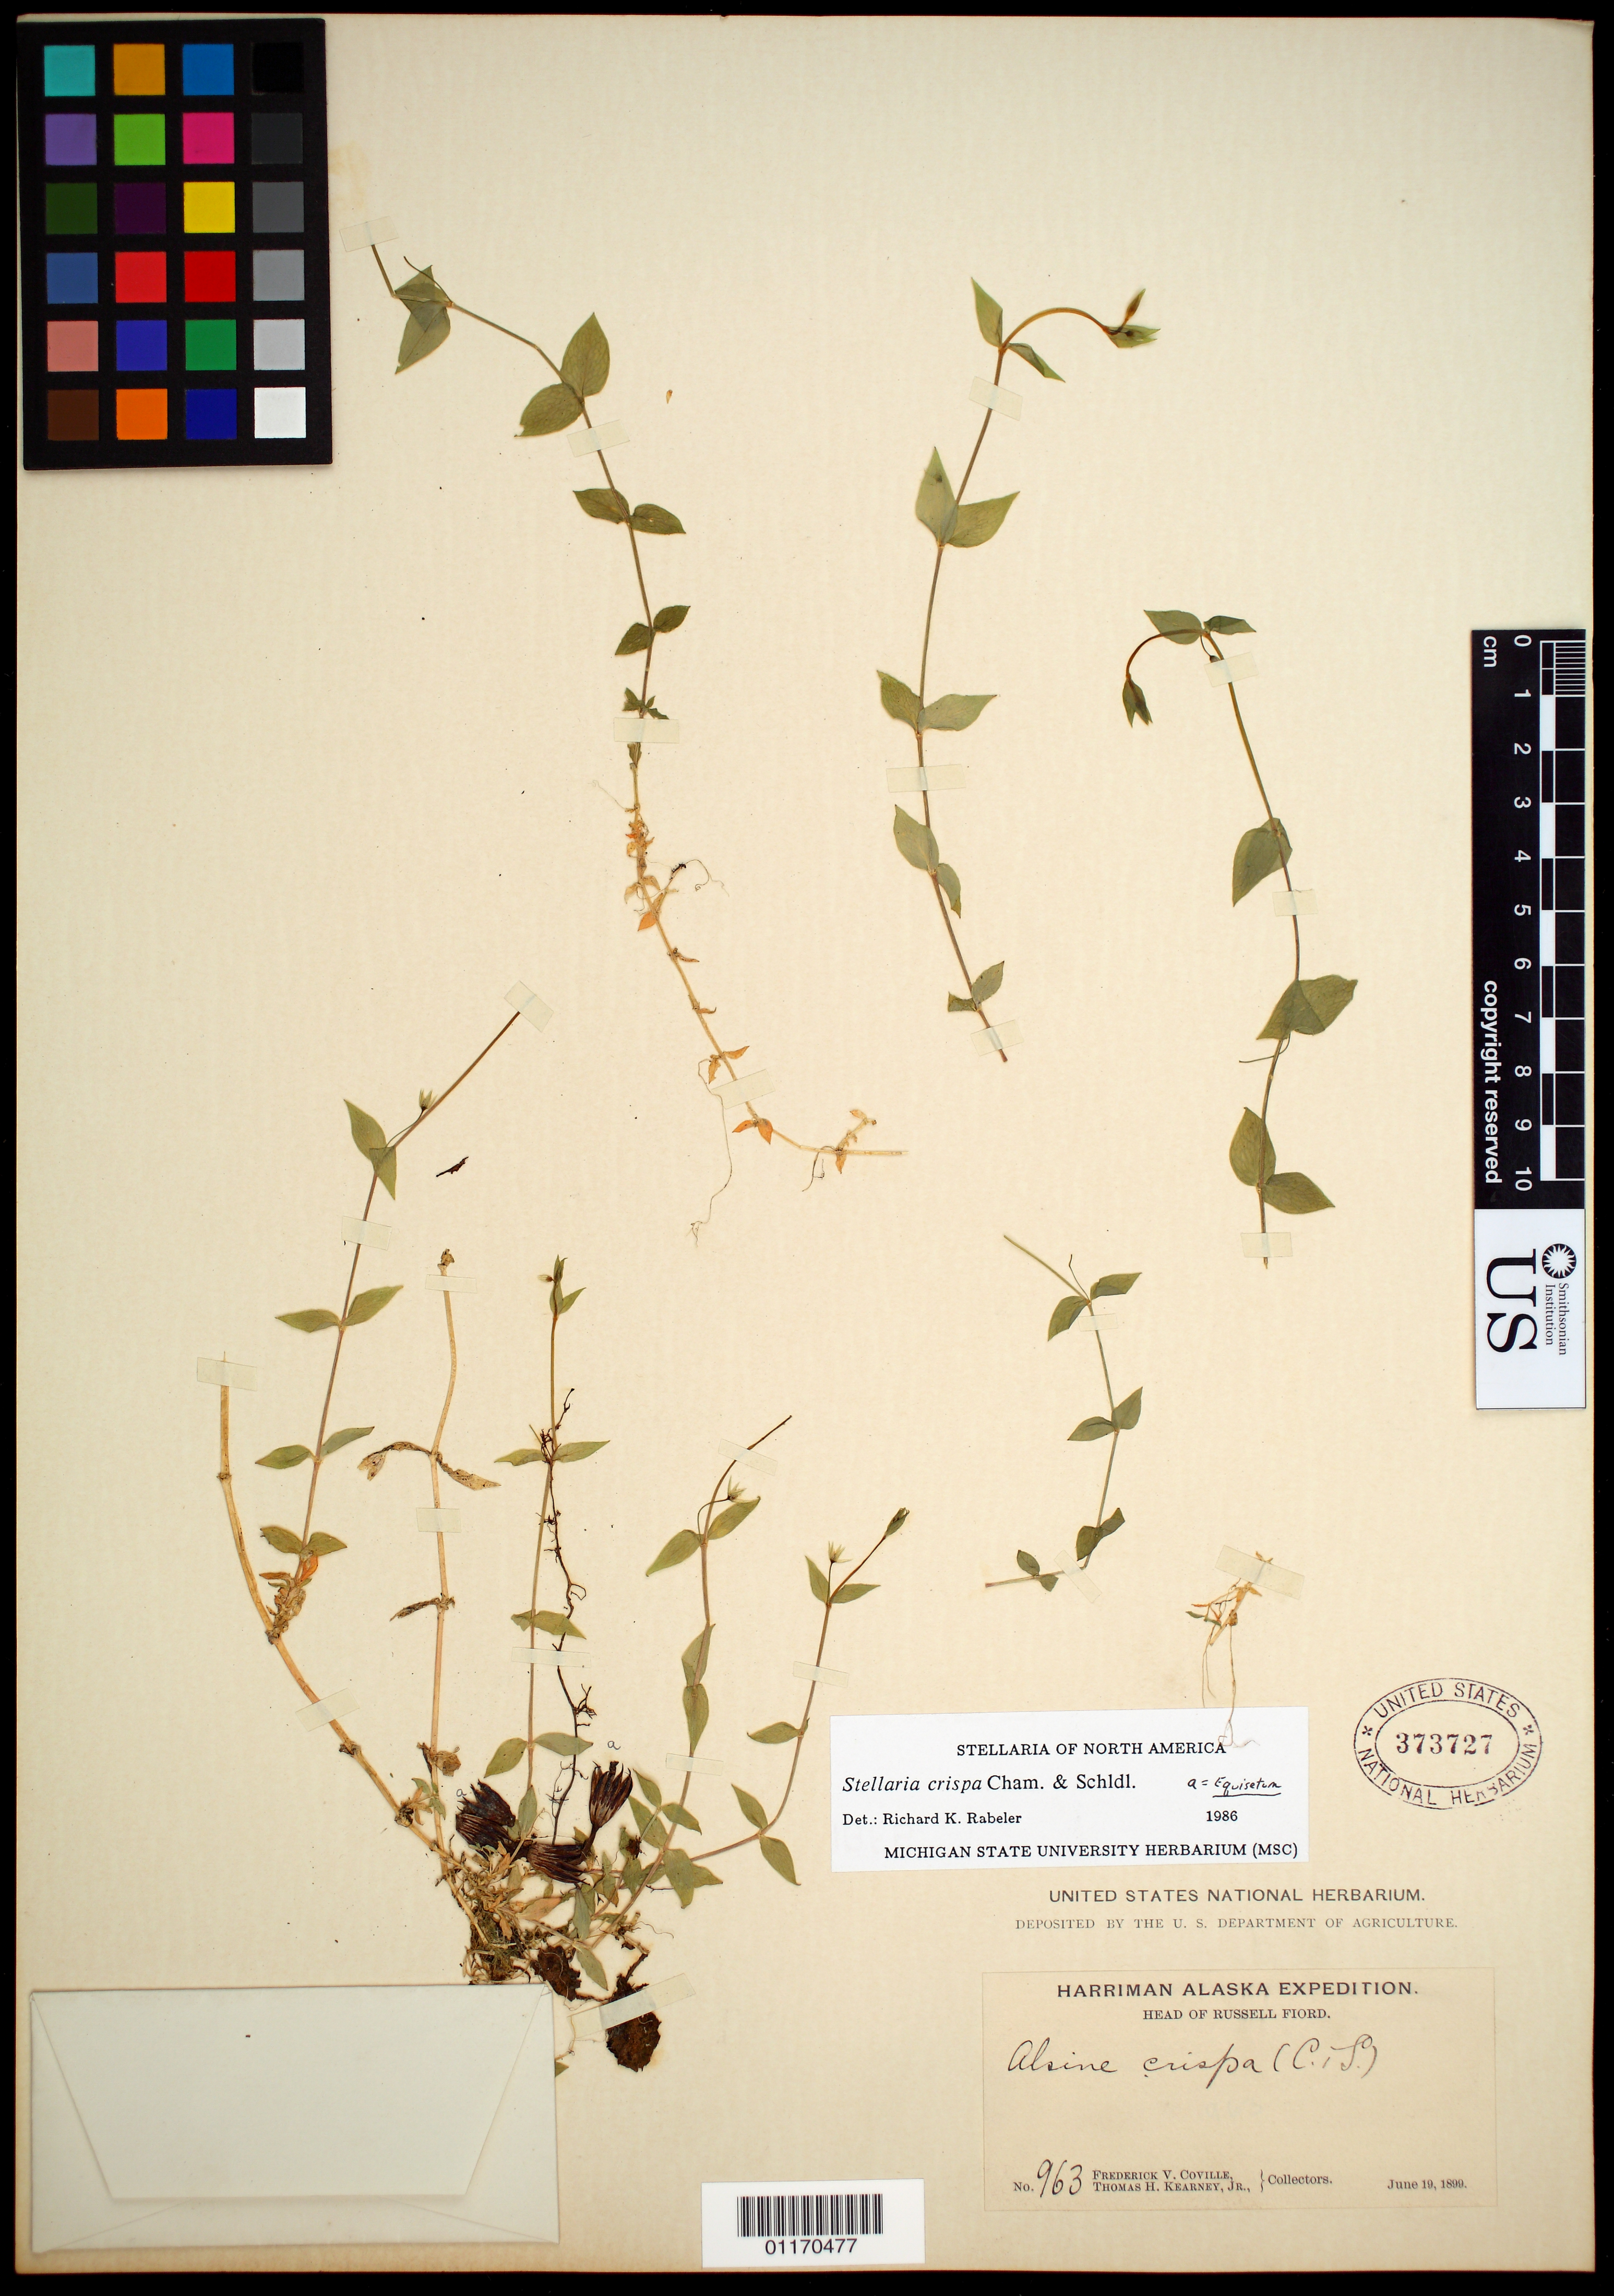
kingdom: Plantae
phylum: Tracheophyta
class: Magnoliopsida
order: Caryophyllales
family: Caryophyllaceae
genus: Stellaria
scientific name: Stellaria crispa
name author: Cham. & Schltdl.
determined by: Rabeler, R. K.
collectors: F. V. Coville & T. H. Kearney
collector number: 963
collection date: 1899-06-19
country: United States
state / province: Alaska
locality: Head of Russell Fiord.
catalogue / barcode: US 373727